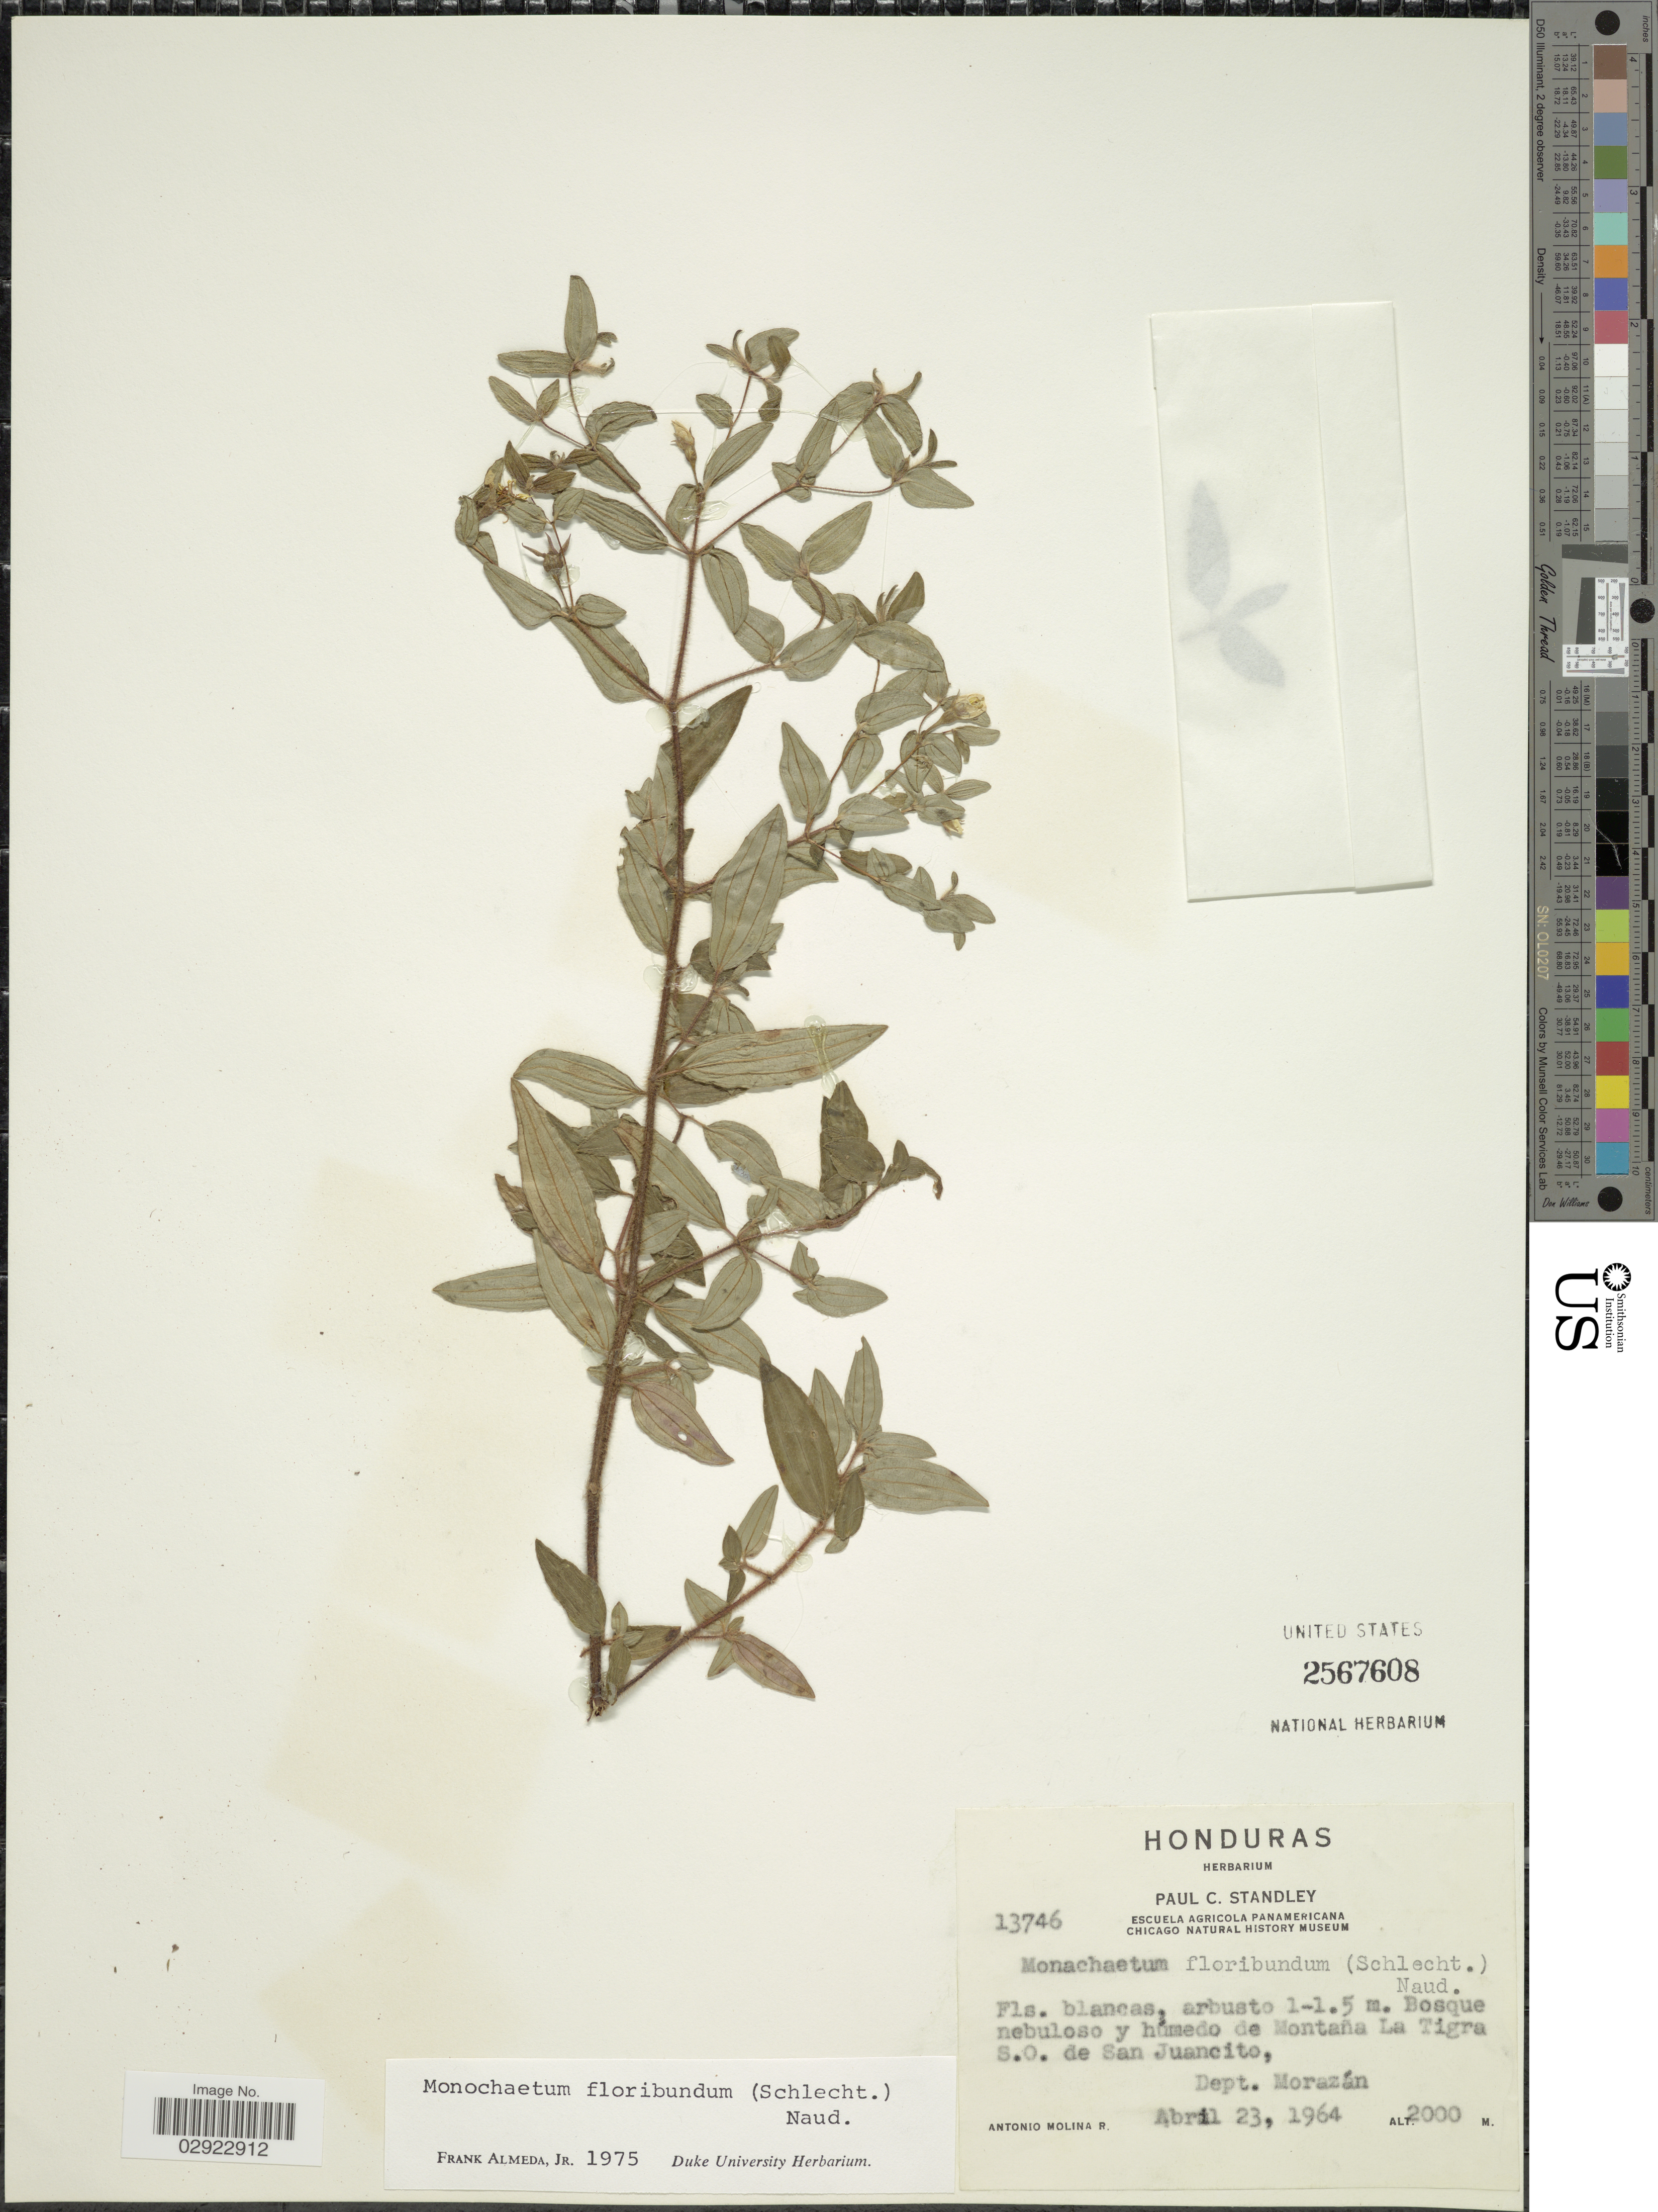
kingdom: Plantae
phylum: Tracheophyta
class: Magnoliopsida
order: Myrtales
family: Melastomataceae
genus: Monochaetum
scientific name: Monochaetum floribundum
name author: (Schltdl.) Naudin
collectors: A. Molina R.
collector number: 13746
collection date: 1964-04-23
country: Honduras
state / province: Fco. Morazán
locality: Bosque nebuloso y húmedo de Montaña La Tigra S.O. de San Juancito, Dept. Morazán.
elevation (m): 2000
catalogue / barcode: US 2567608